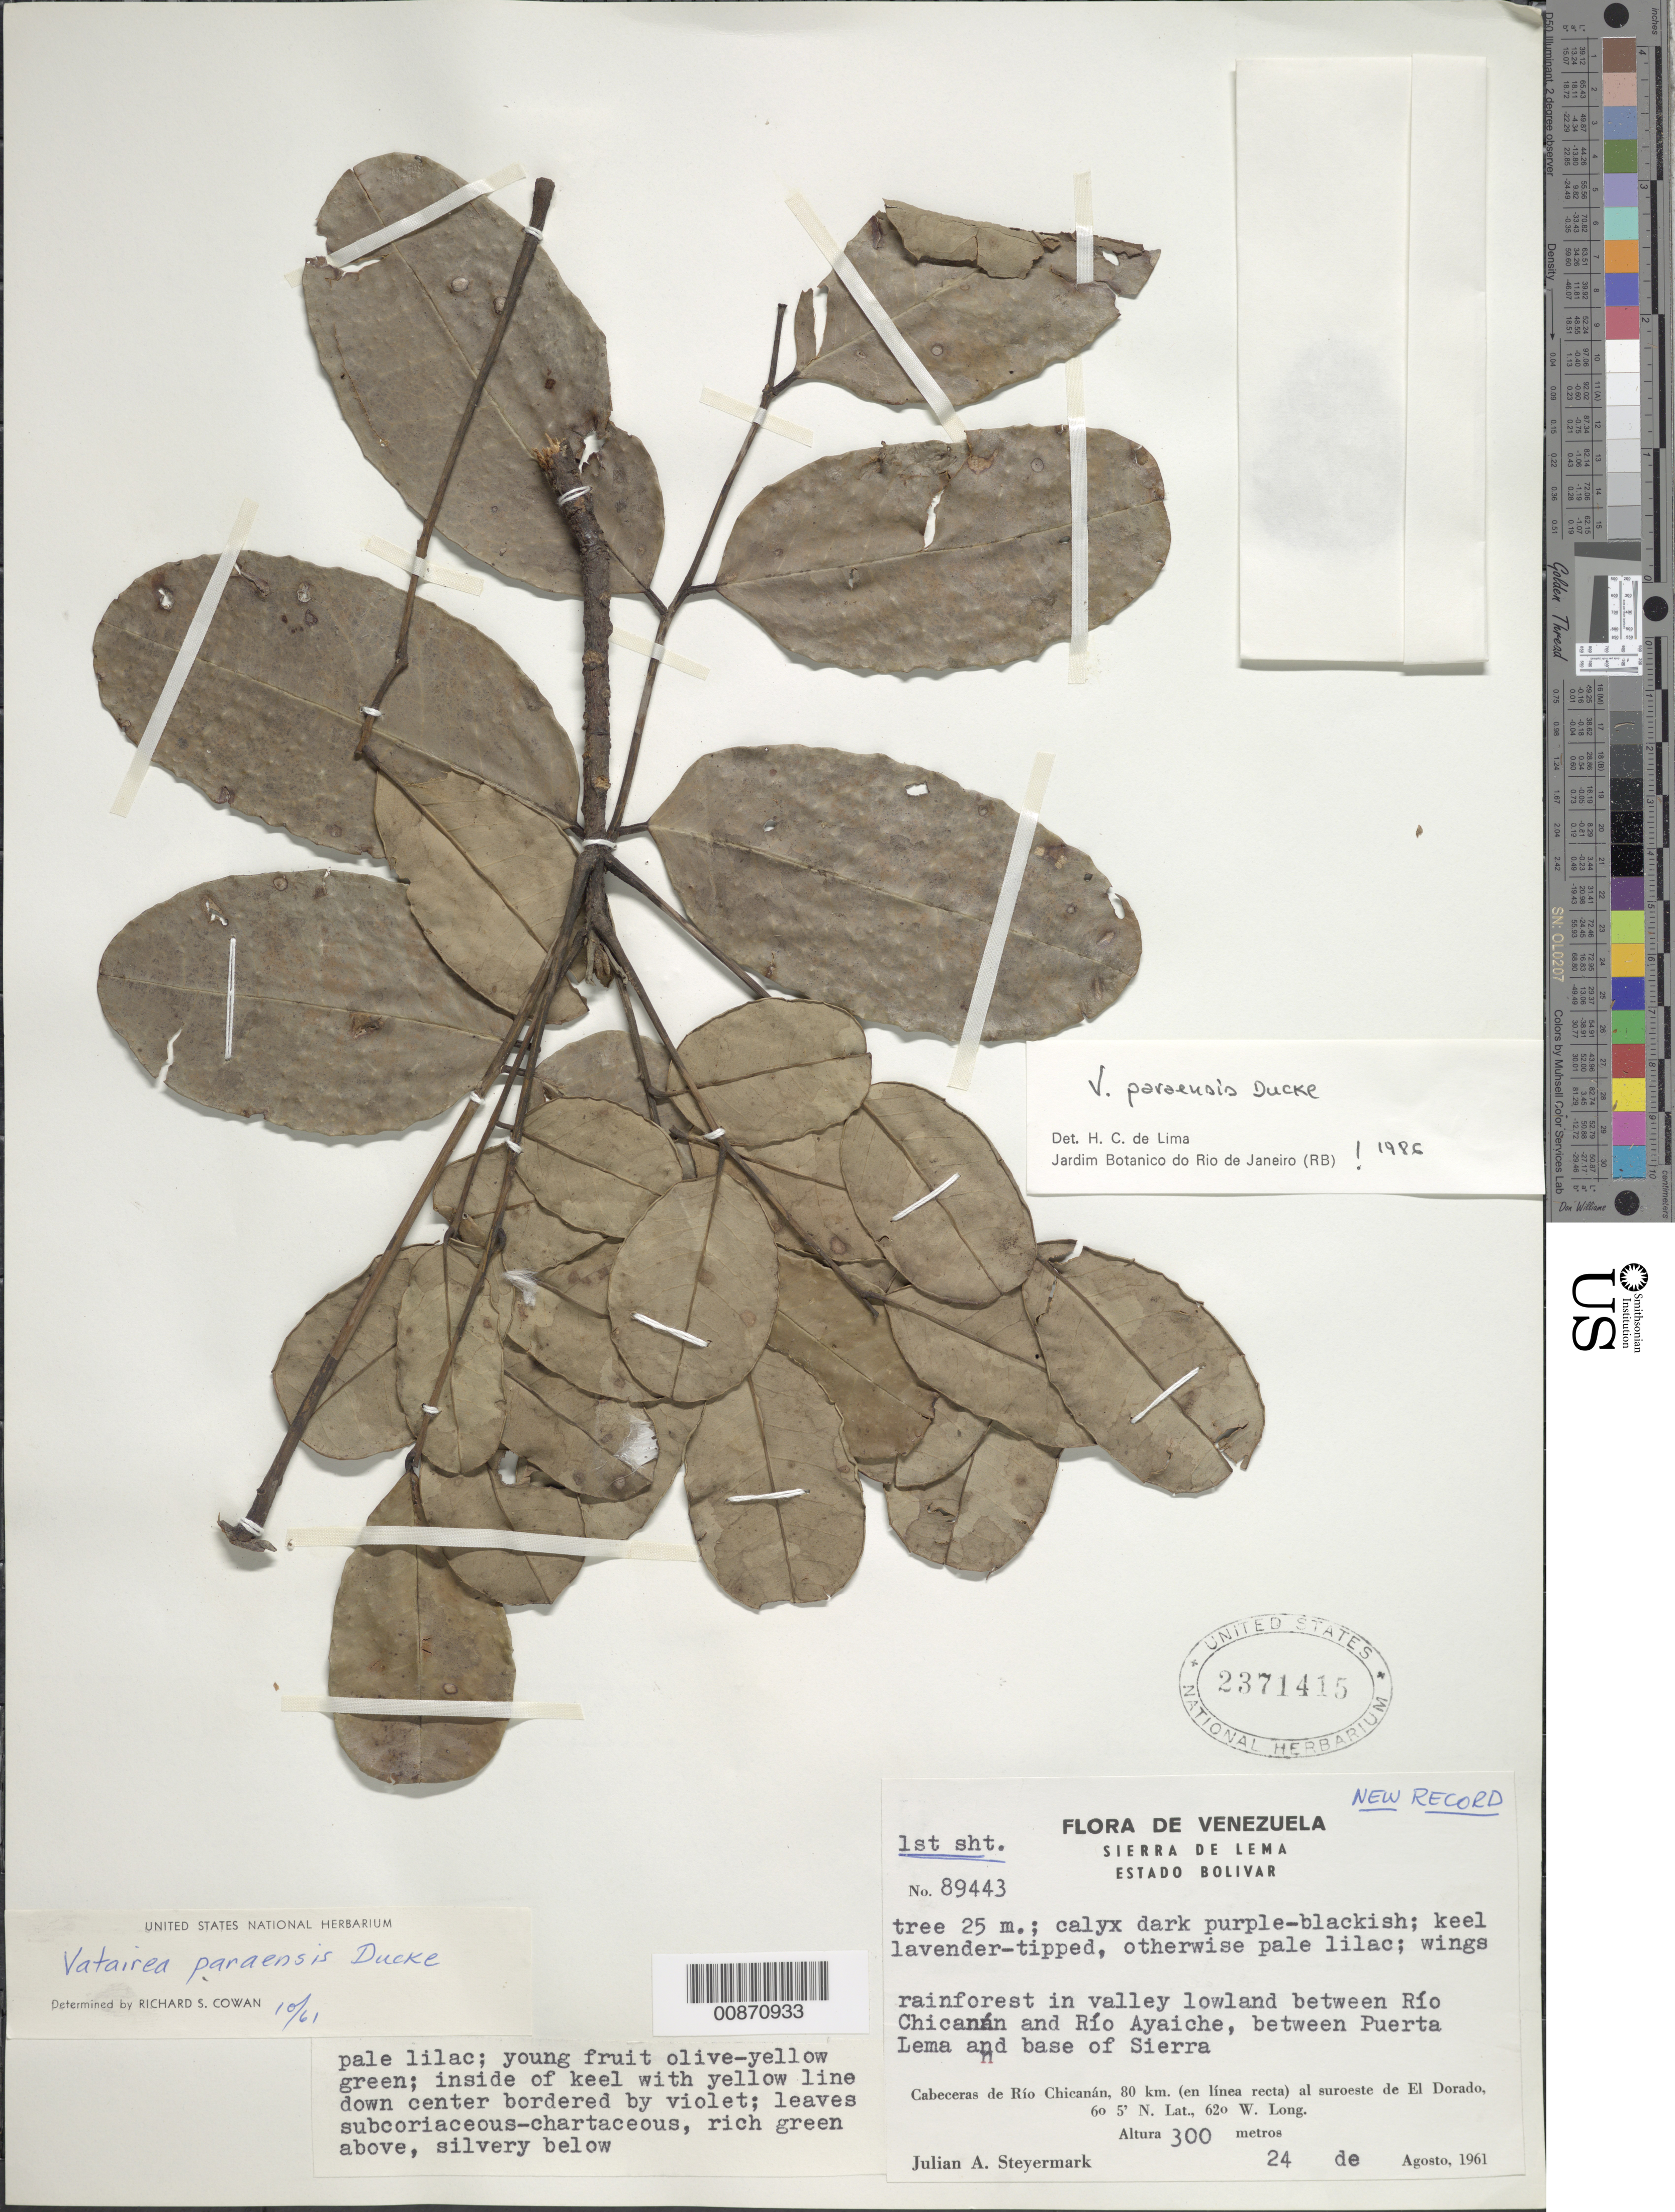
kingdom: Plantae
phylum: Tracheophyta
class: Magnoliopsida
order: Fabales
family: Fabaceae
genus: Vatairea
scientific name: Vatairea paraensis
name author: Ducke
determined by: Lima, H. C. de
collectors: J. Steyermark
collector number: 89443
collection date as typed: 24-Aug-61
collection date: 1961-08-24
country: Venezuela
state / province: Bolívar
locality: Sierra de Lema, Cabaceras de Río Chicanan, 80 km in straight line to SW of El Dorado, between Río Chicanan and Río Ayaiche, between Puerta Lema and base of Sierra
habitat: Rainforest in valley lowland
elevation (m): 300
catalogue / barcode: US 2371415